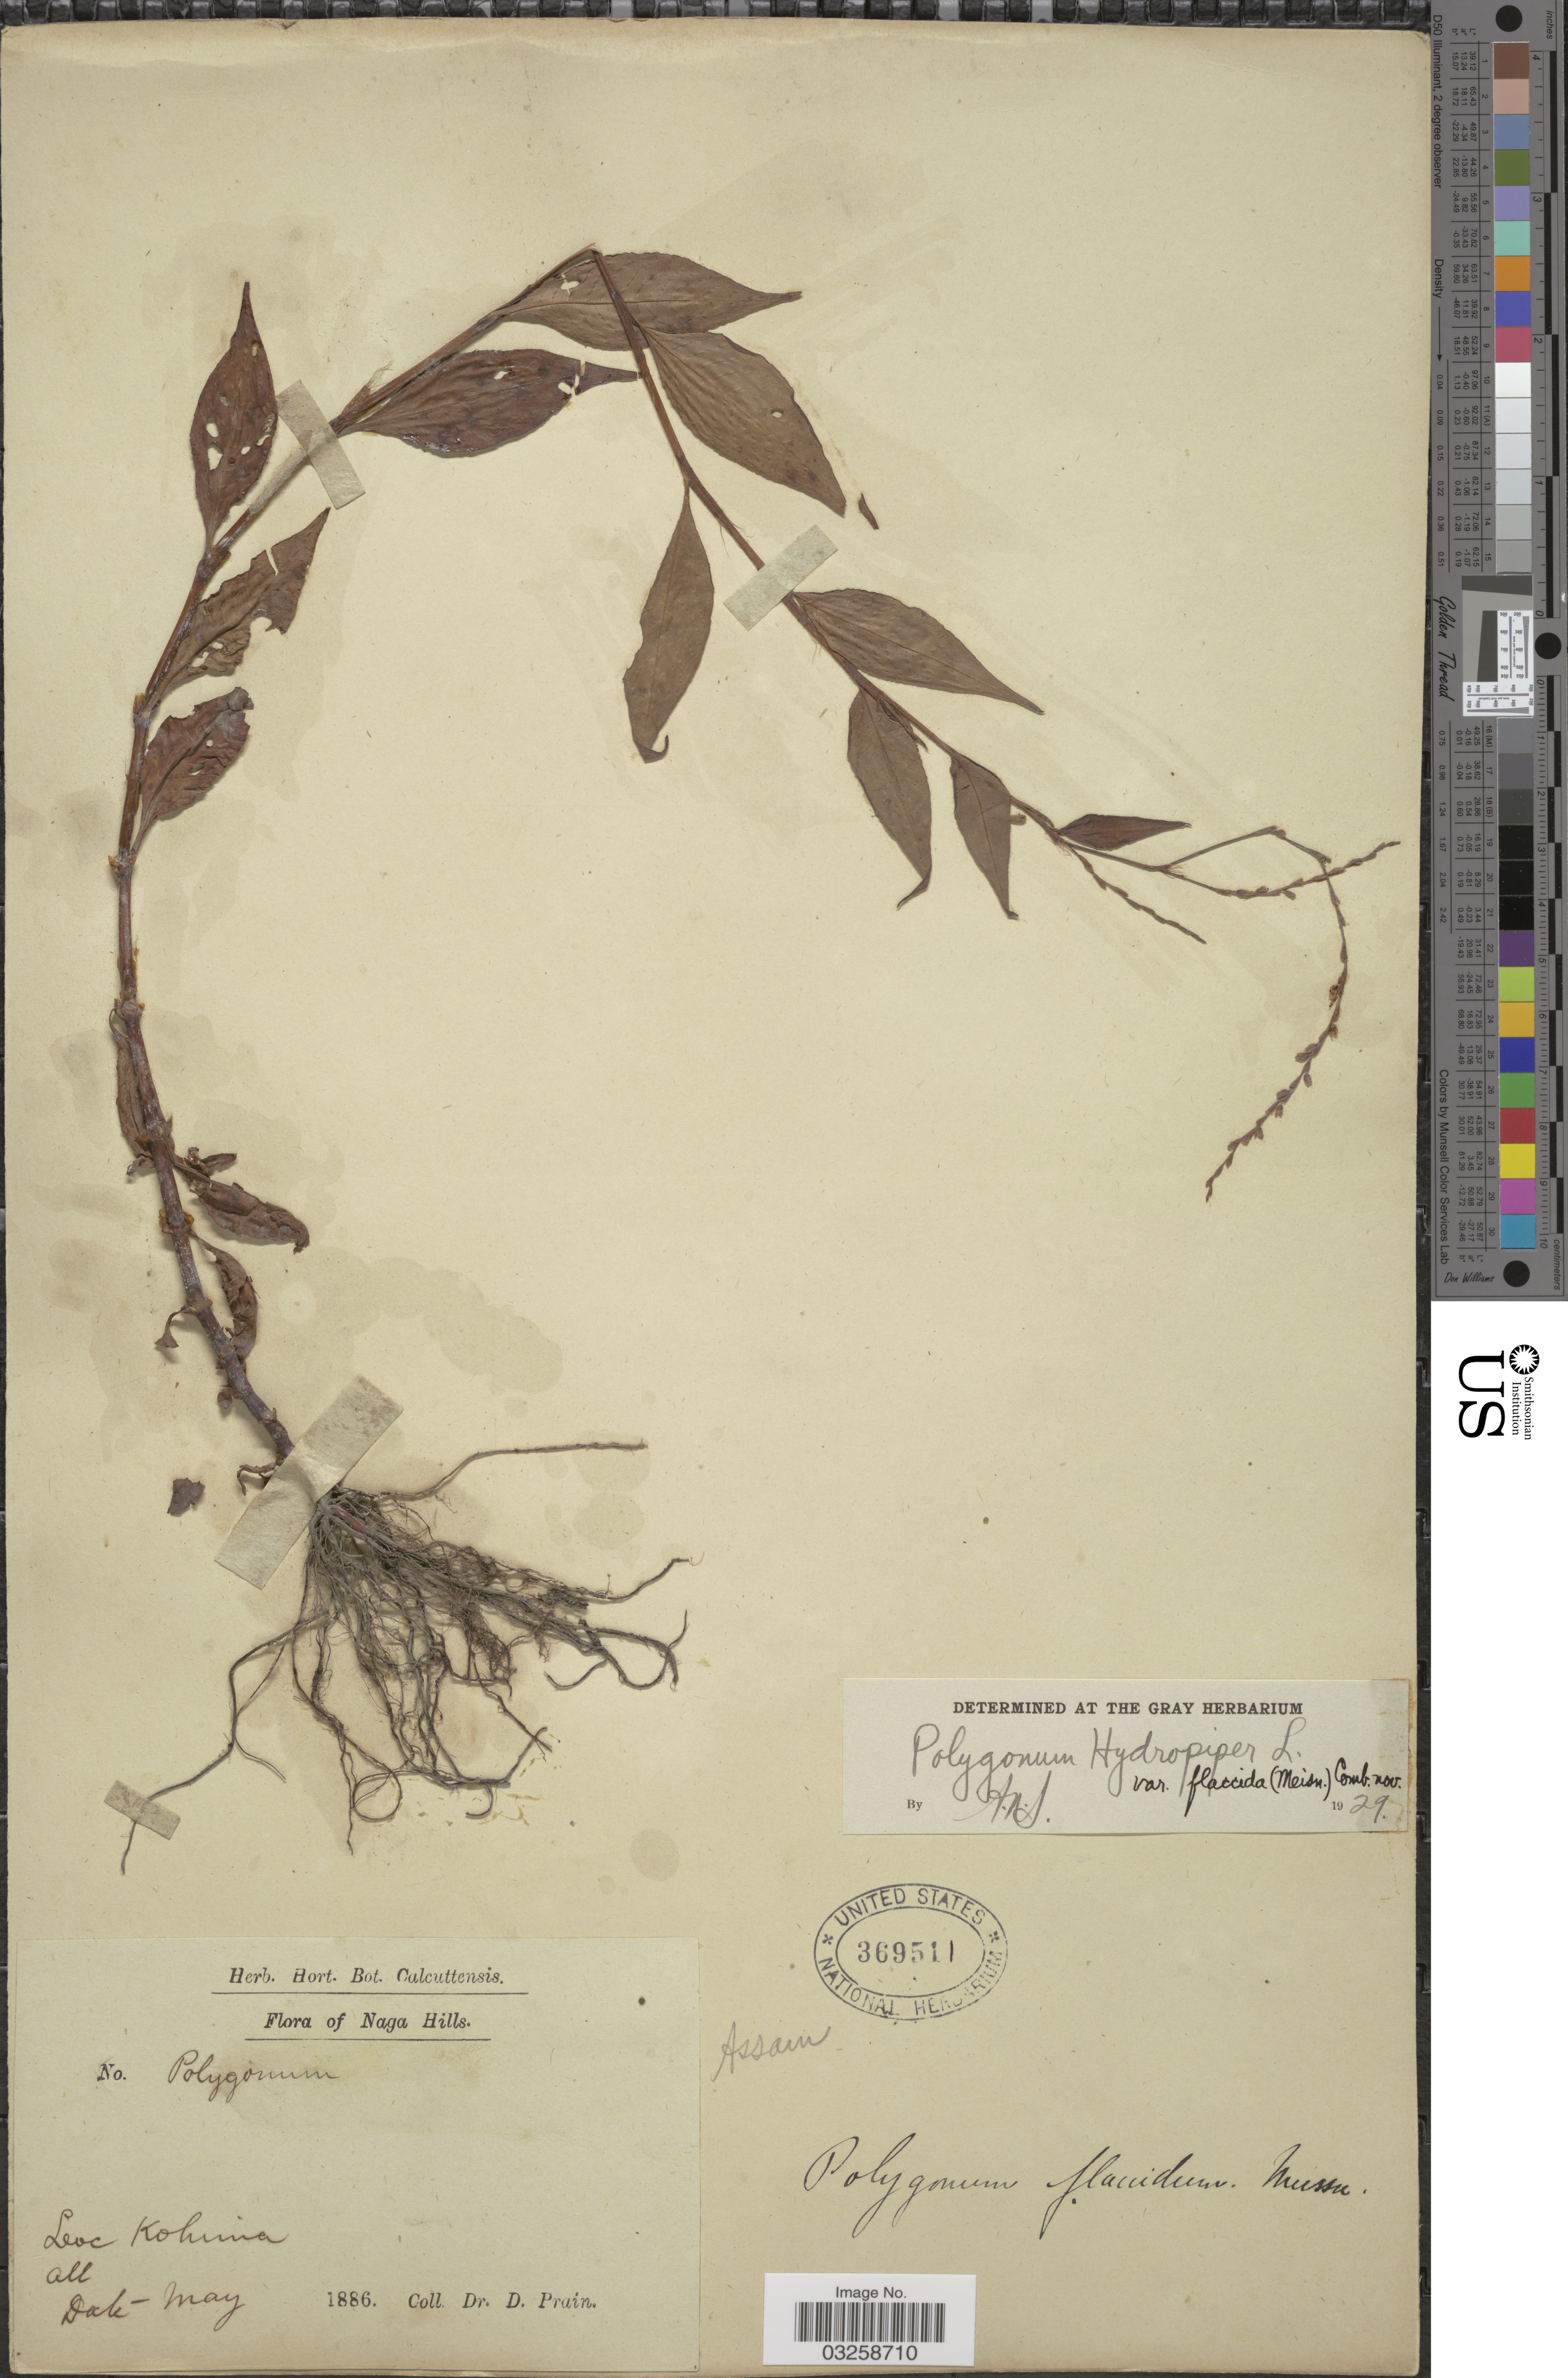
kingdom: Plantae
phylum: Tracheophyta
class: Magnoliopsida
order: Caryophyllales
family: Polygonaceae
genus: Polygonum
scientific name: Polygonum hydropiper var. flaccidum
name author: (Meisn.) Steward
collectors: D. Prain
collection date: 1886-05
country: India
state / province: Nagaland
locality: Naga Hills. Kohima.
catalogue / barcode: US 369511